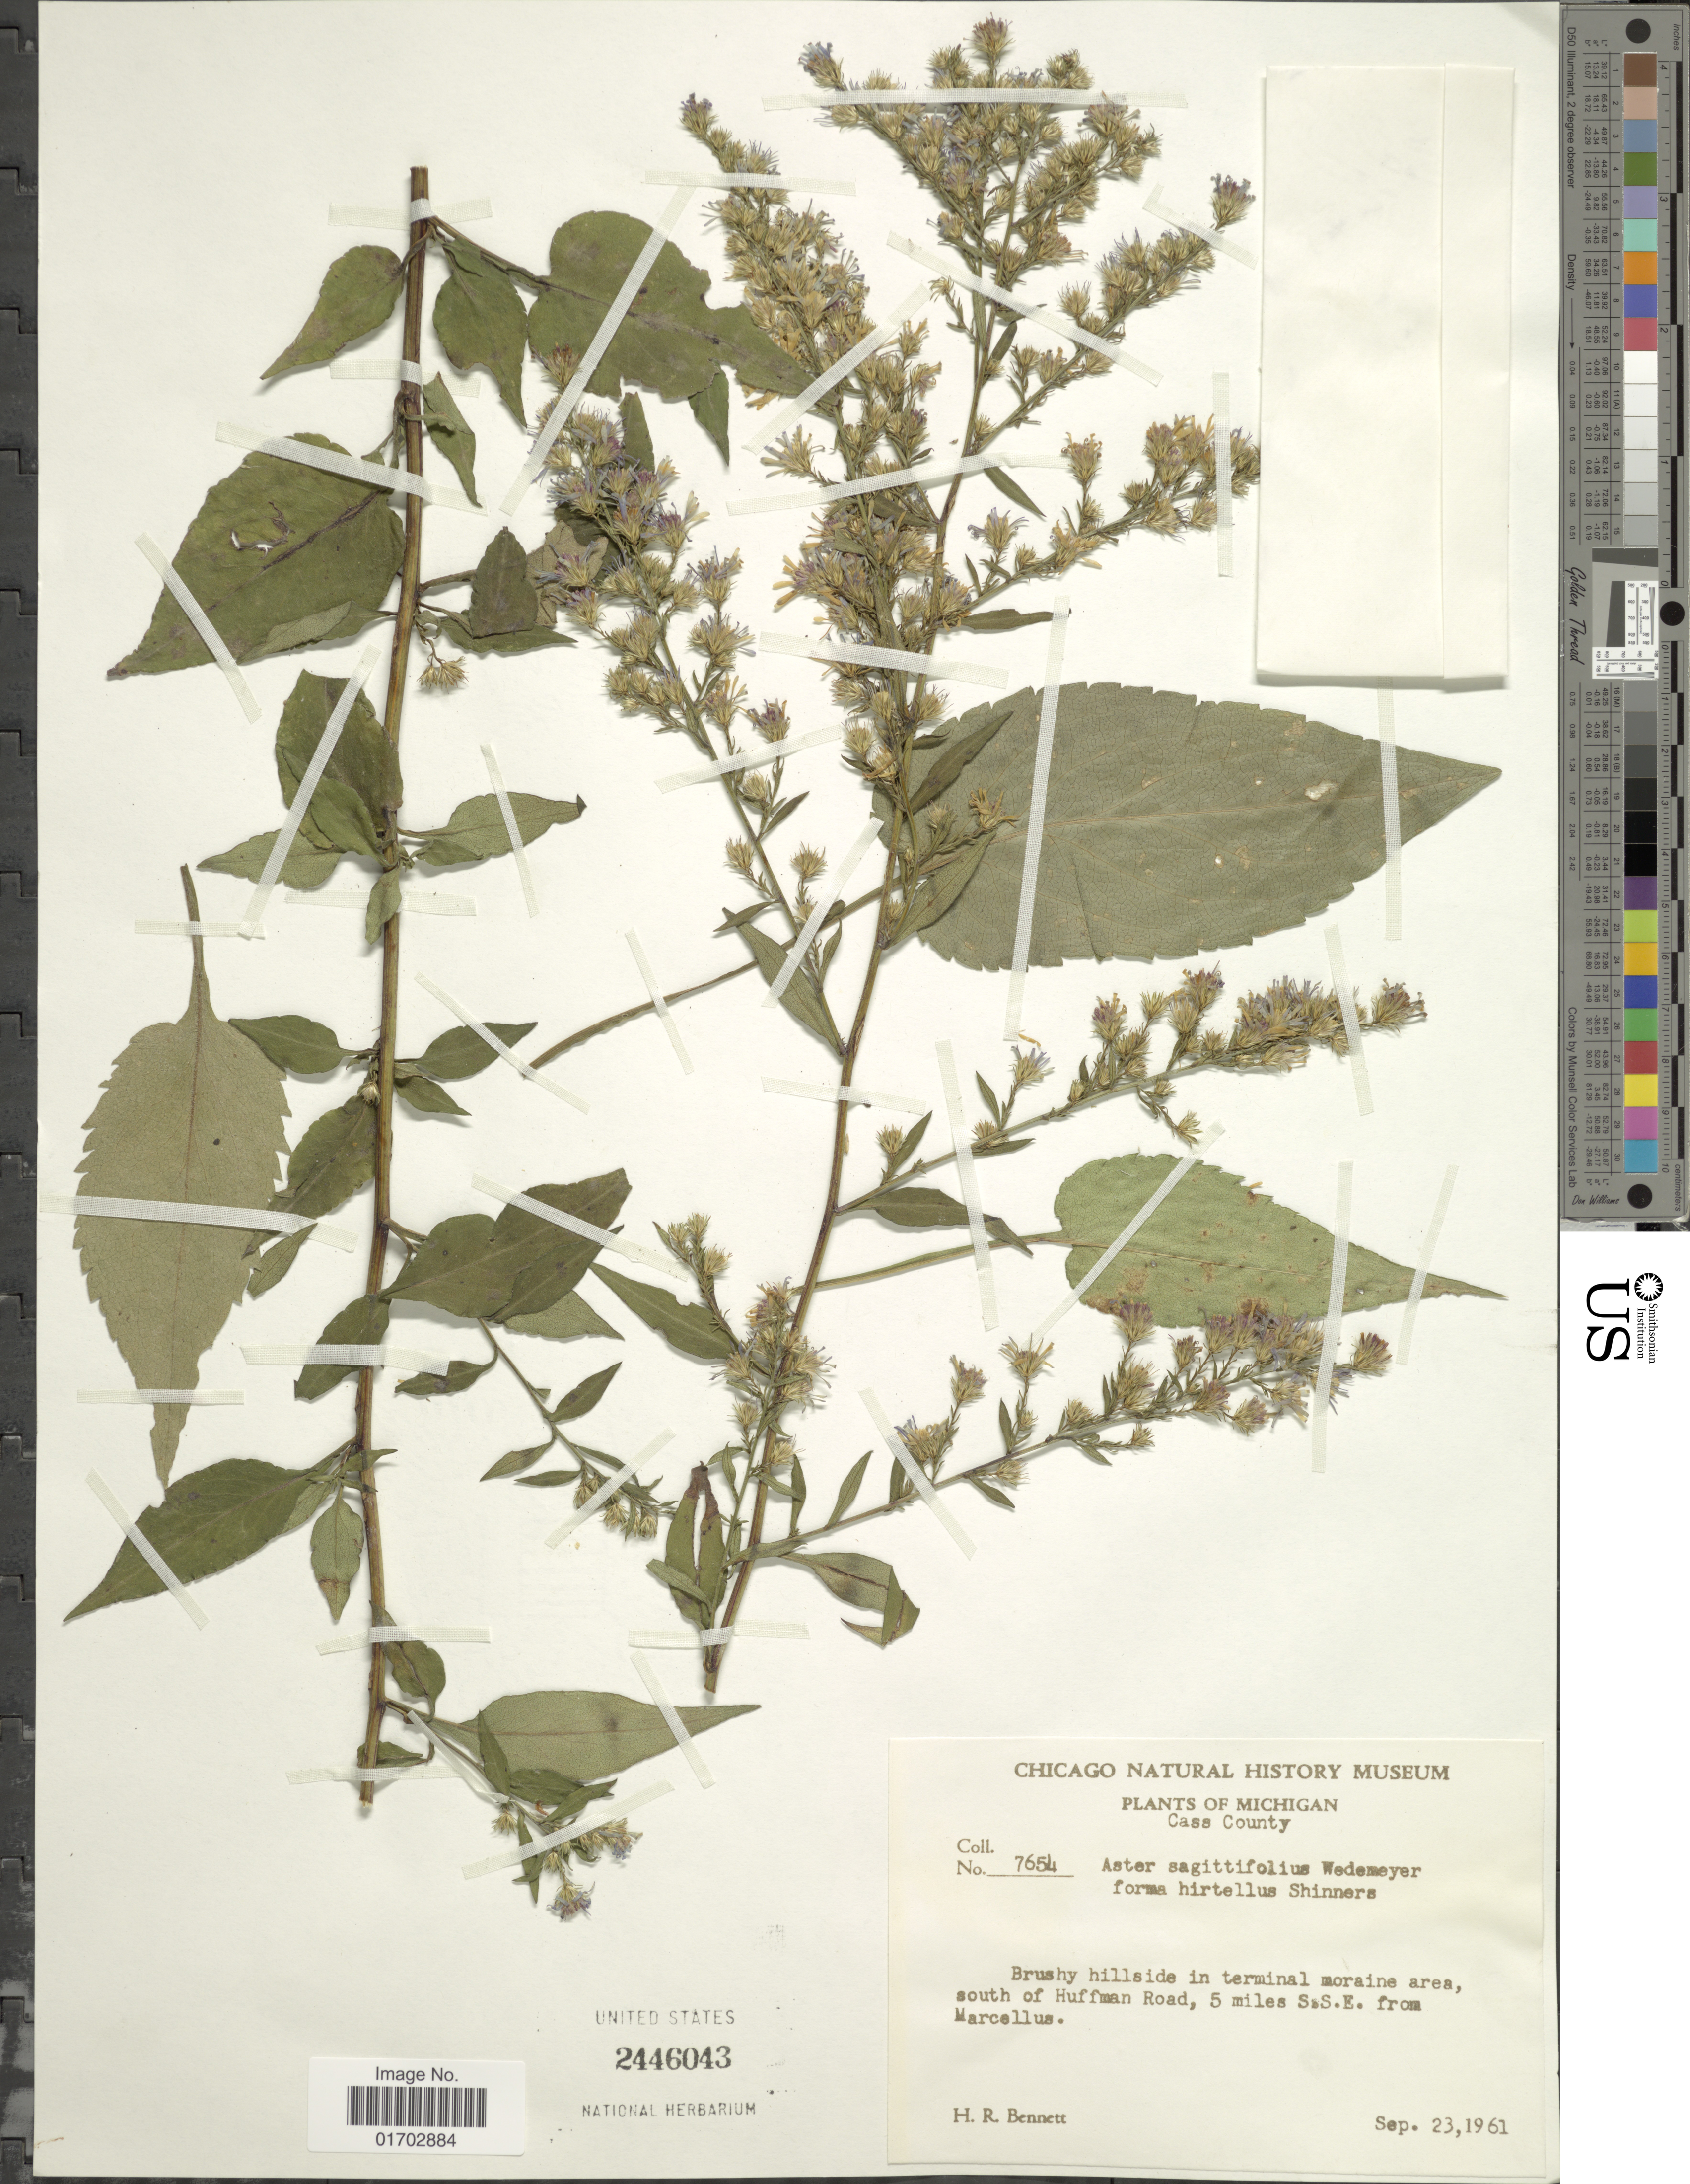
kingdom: Plantae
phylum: Tracheophyta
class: Magnoliopsida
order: Asterales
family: Asteraceae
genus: Symphyotrichum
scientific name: Symphyotrichum sagittifolium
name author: (Wedem. ex Willd.) G.L. Nesom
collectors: Bennett, H. H.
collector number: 7654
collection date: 1961-09-23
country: United States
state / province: Michigan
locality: Cass County, south of Huffman Road, 5 miles S.S.E. from Marcellus.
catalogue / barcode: US 2446043